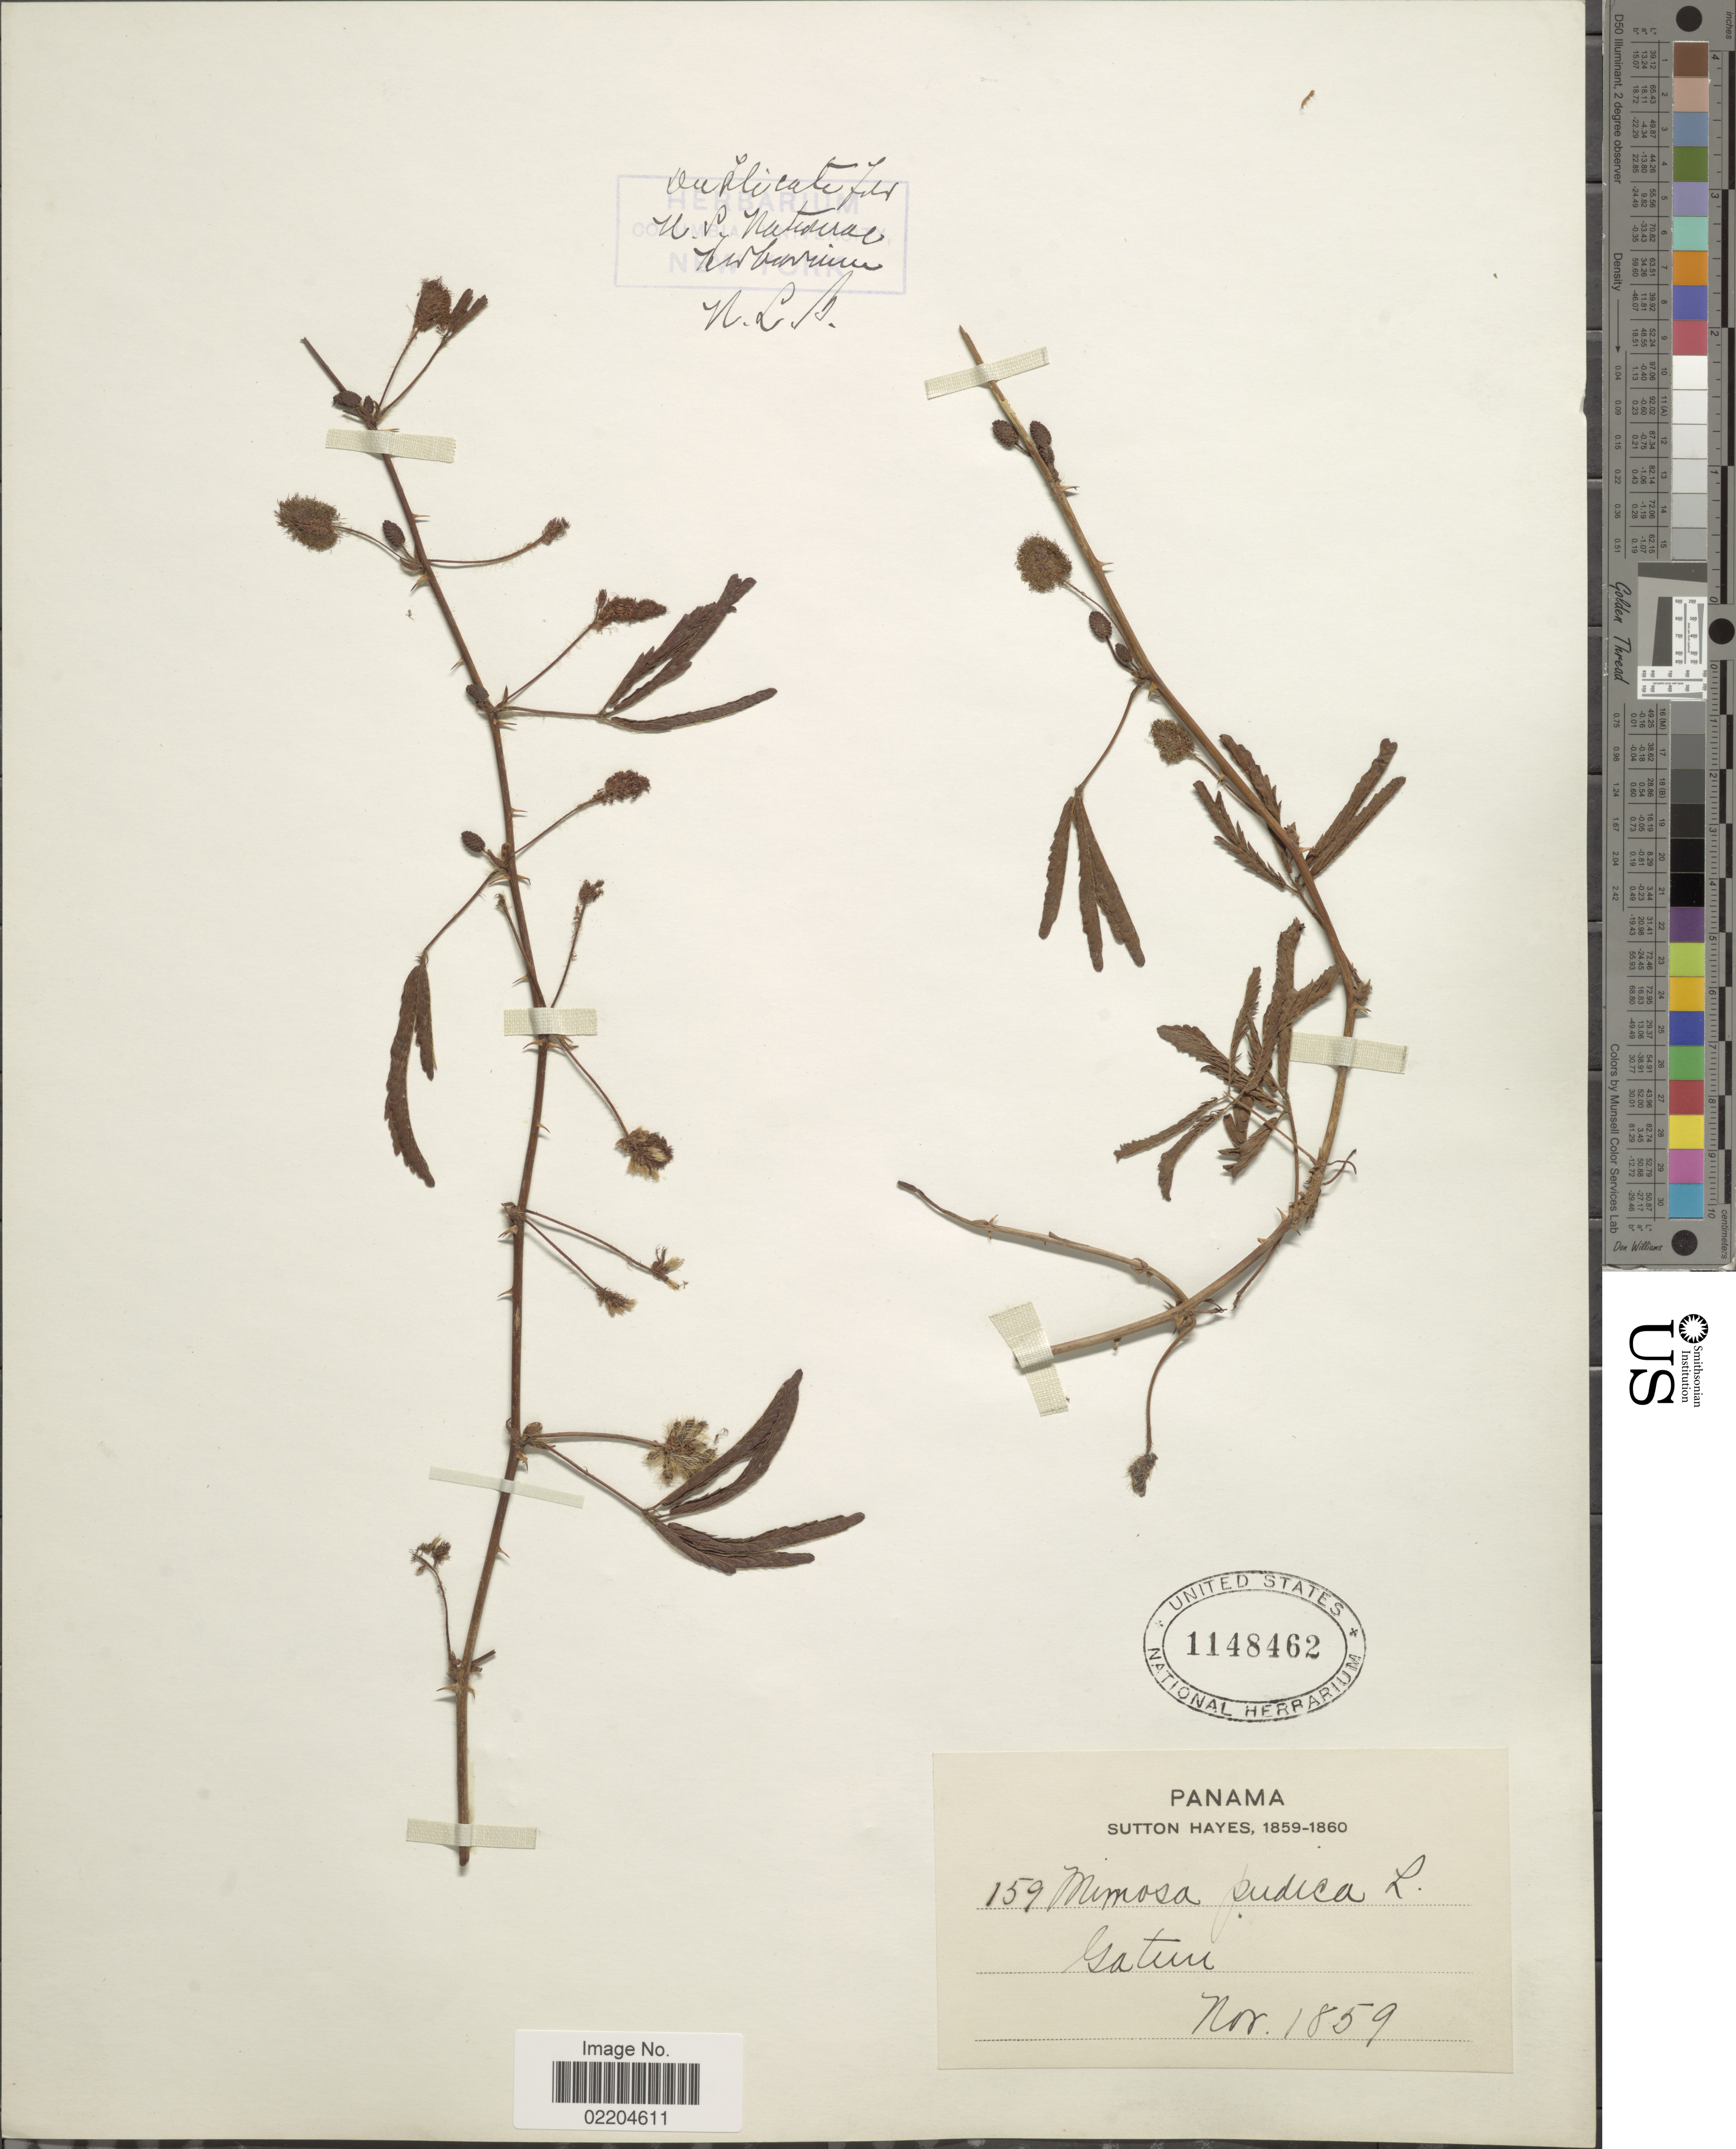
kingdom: Plantae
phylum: Tracheophyta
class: Magnoliopsida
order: Fabales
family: Fabaceae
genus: Mimosa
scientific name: Mimosa pudica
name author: L.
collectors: S. Hayes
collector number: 159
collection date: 1859-11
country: Panama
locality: Panama. Gatun.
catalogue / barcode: US 1148462